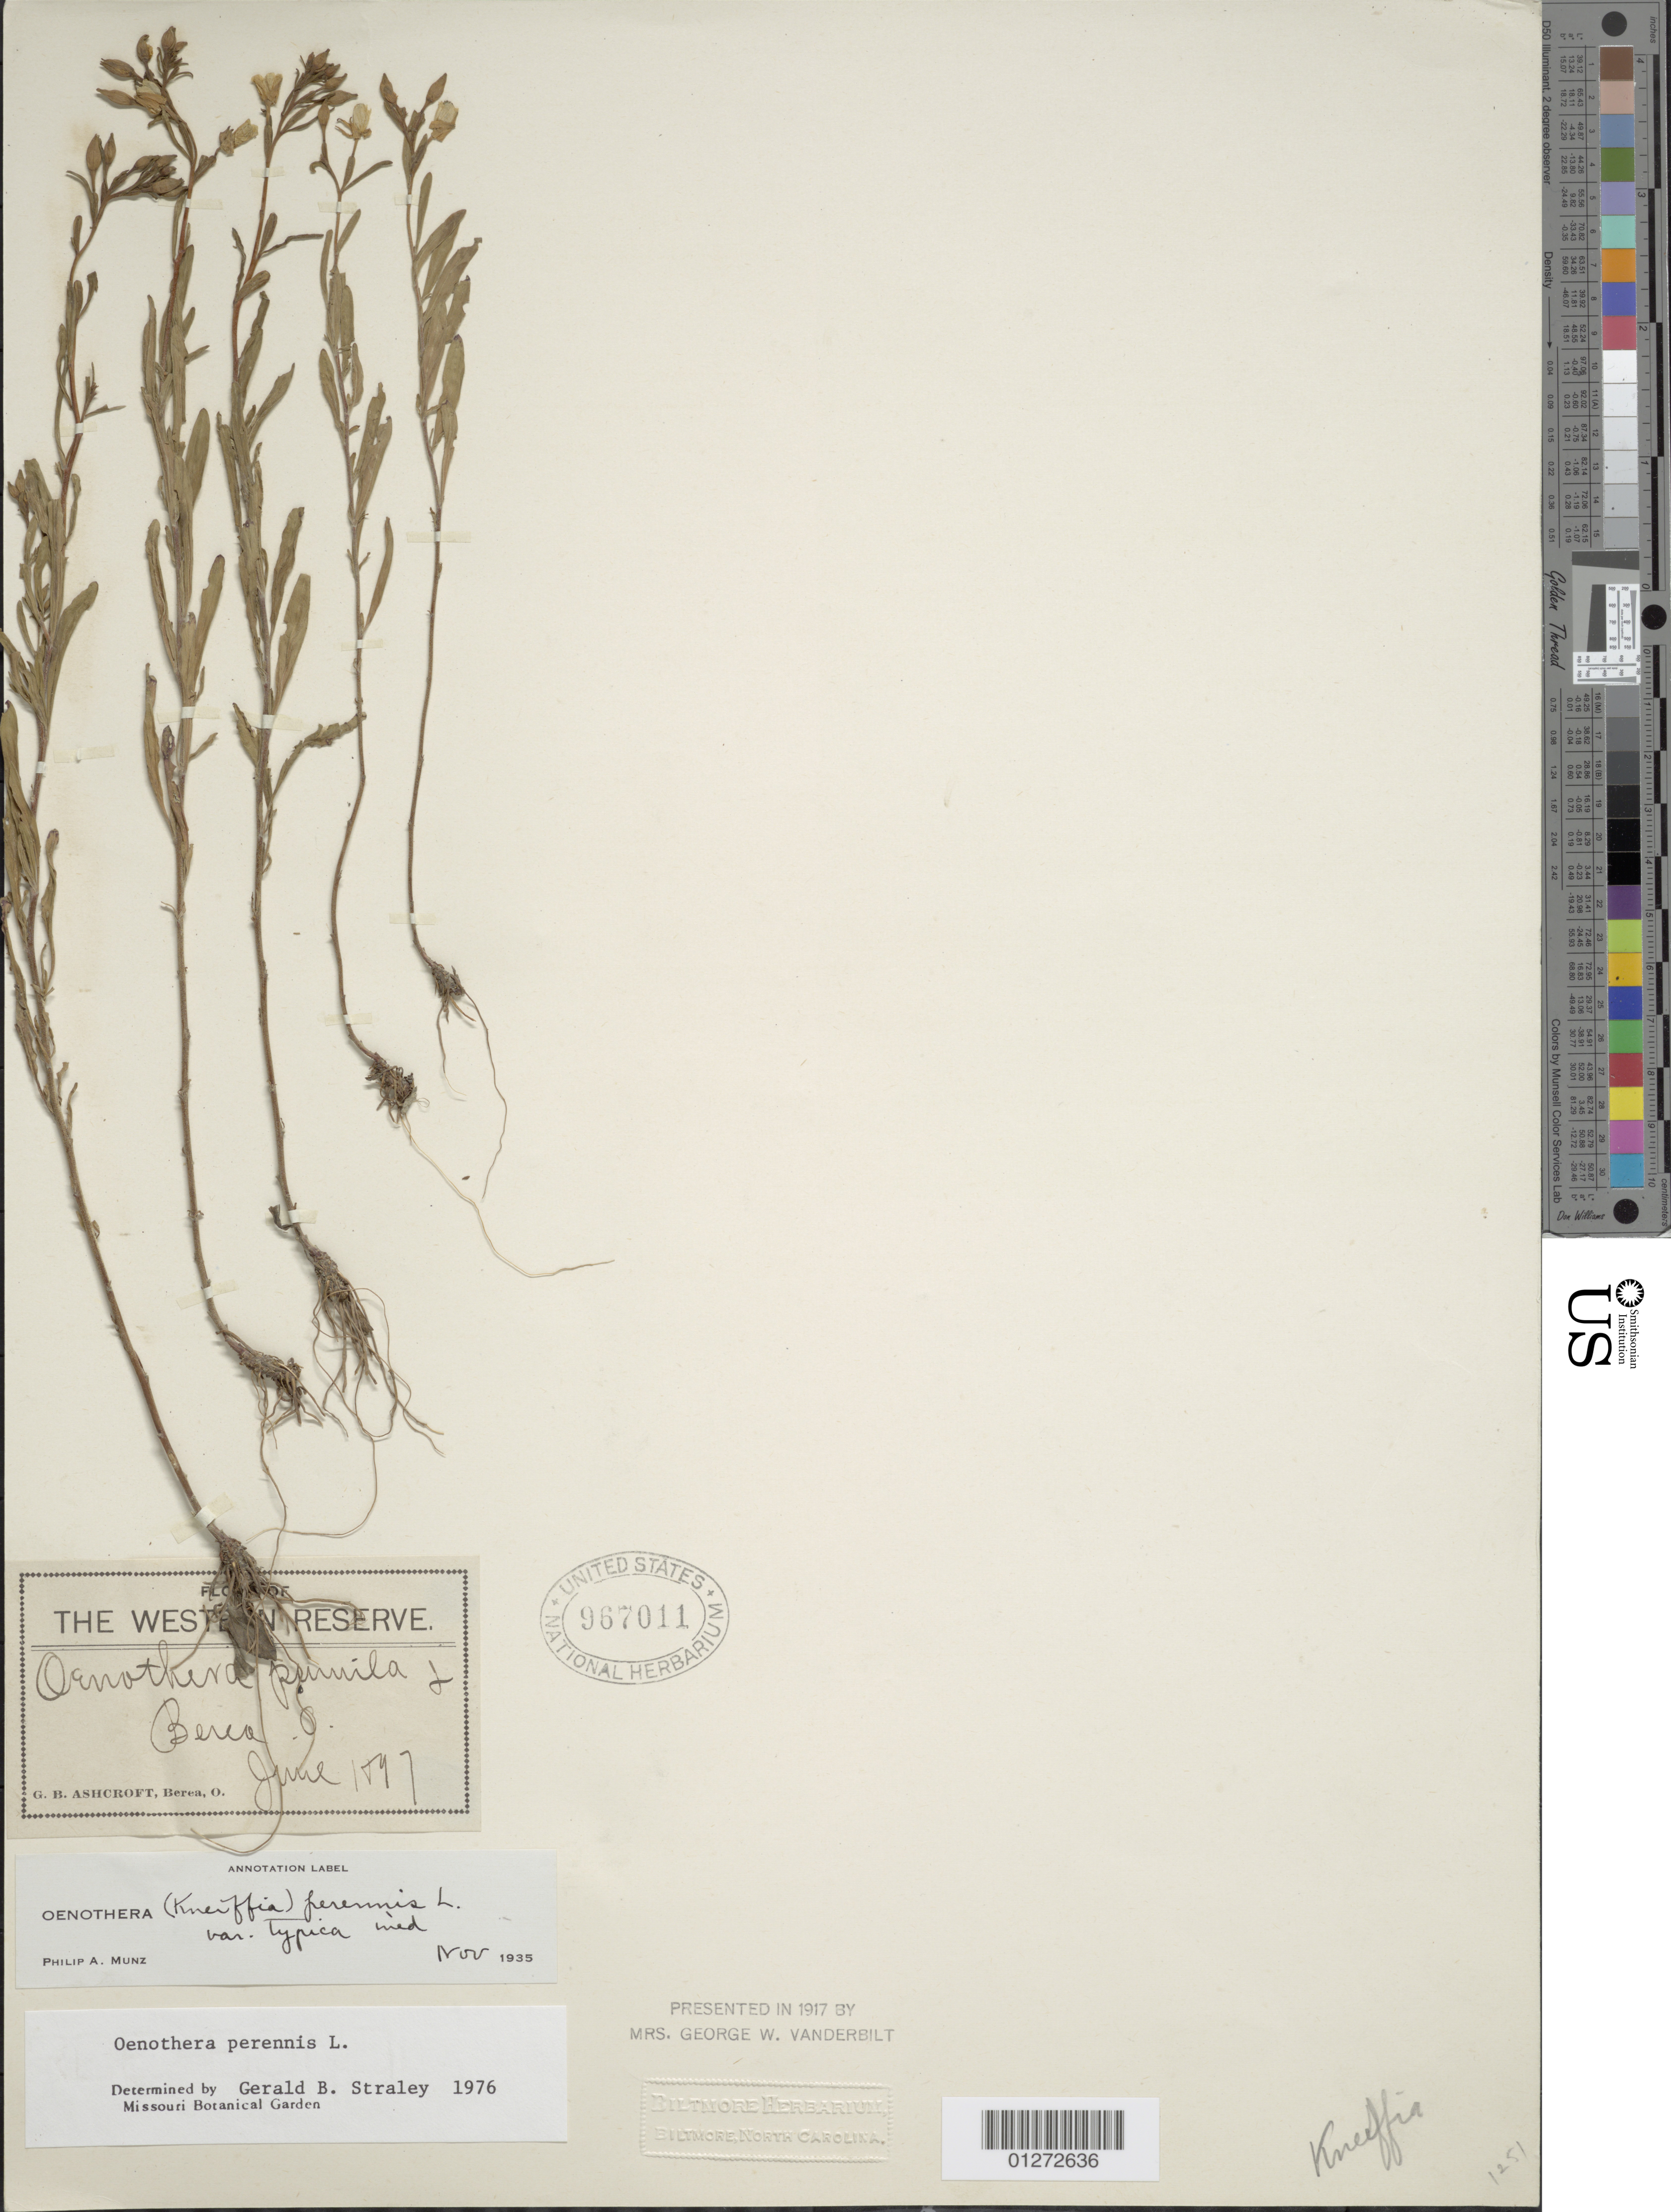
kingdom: Plantae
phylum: Tracheophyta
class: Magnoliopsida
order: Myrtales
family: Onagraceae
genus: Oenothera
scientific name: Oenothera perennis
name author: L.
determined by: Straley, G. B.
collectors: G. Ashcroft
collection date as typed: Jun 1897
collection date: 1897-06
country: United States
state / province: Ohio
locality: Berea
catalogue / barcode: US 967011